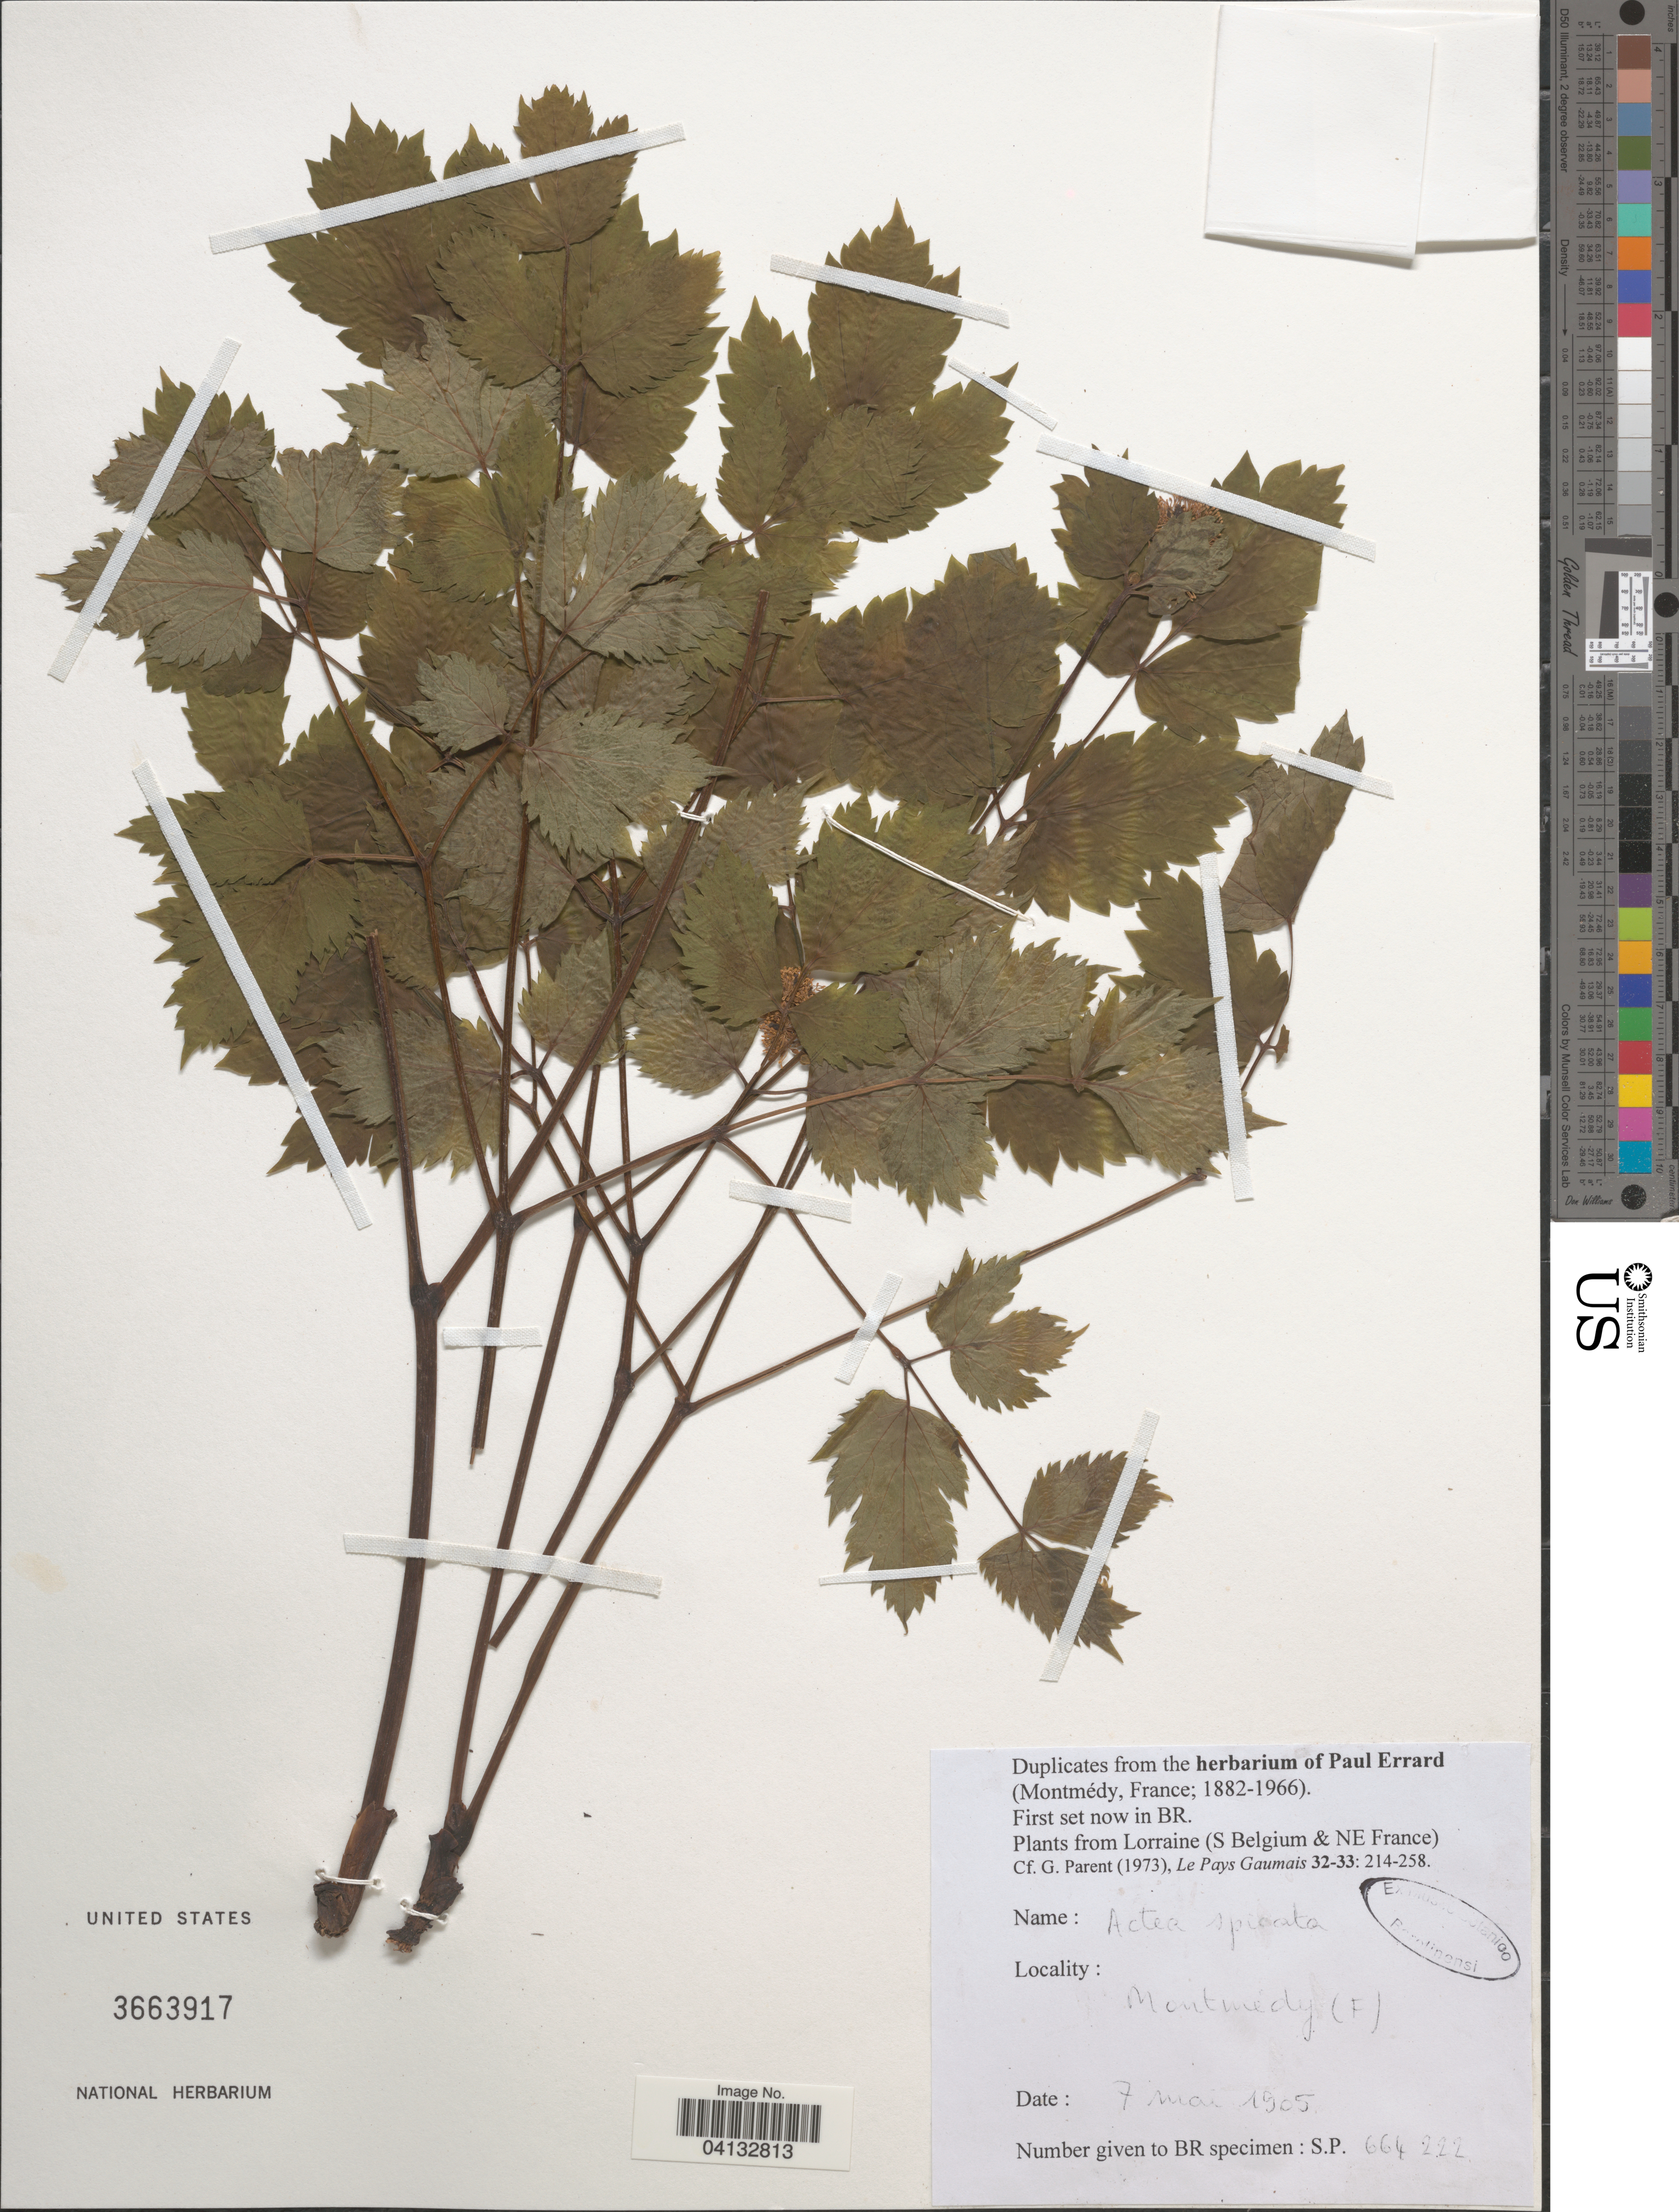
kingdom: Plantae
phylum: Tracheophyta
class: Magnoliopsida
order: Ranunculales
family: Ranunculaceae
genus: Actaea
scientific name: Actaea spicata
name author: L.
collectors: ex herb. of Paul Errard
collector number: S.P. 664222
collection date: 1905-05-07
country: France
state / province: Grand Est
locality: Montmédy.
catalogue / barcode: US 3663917